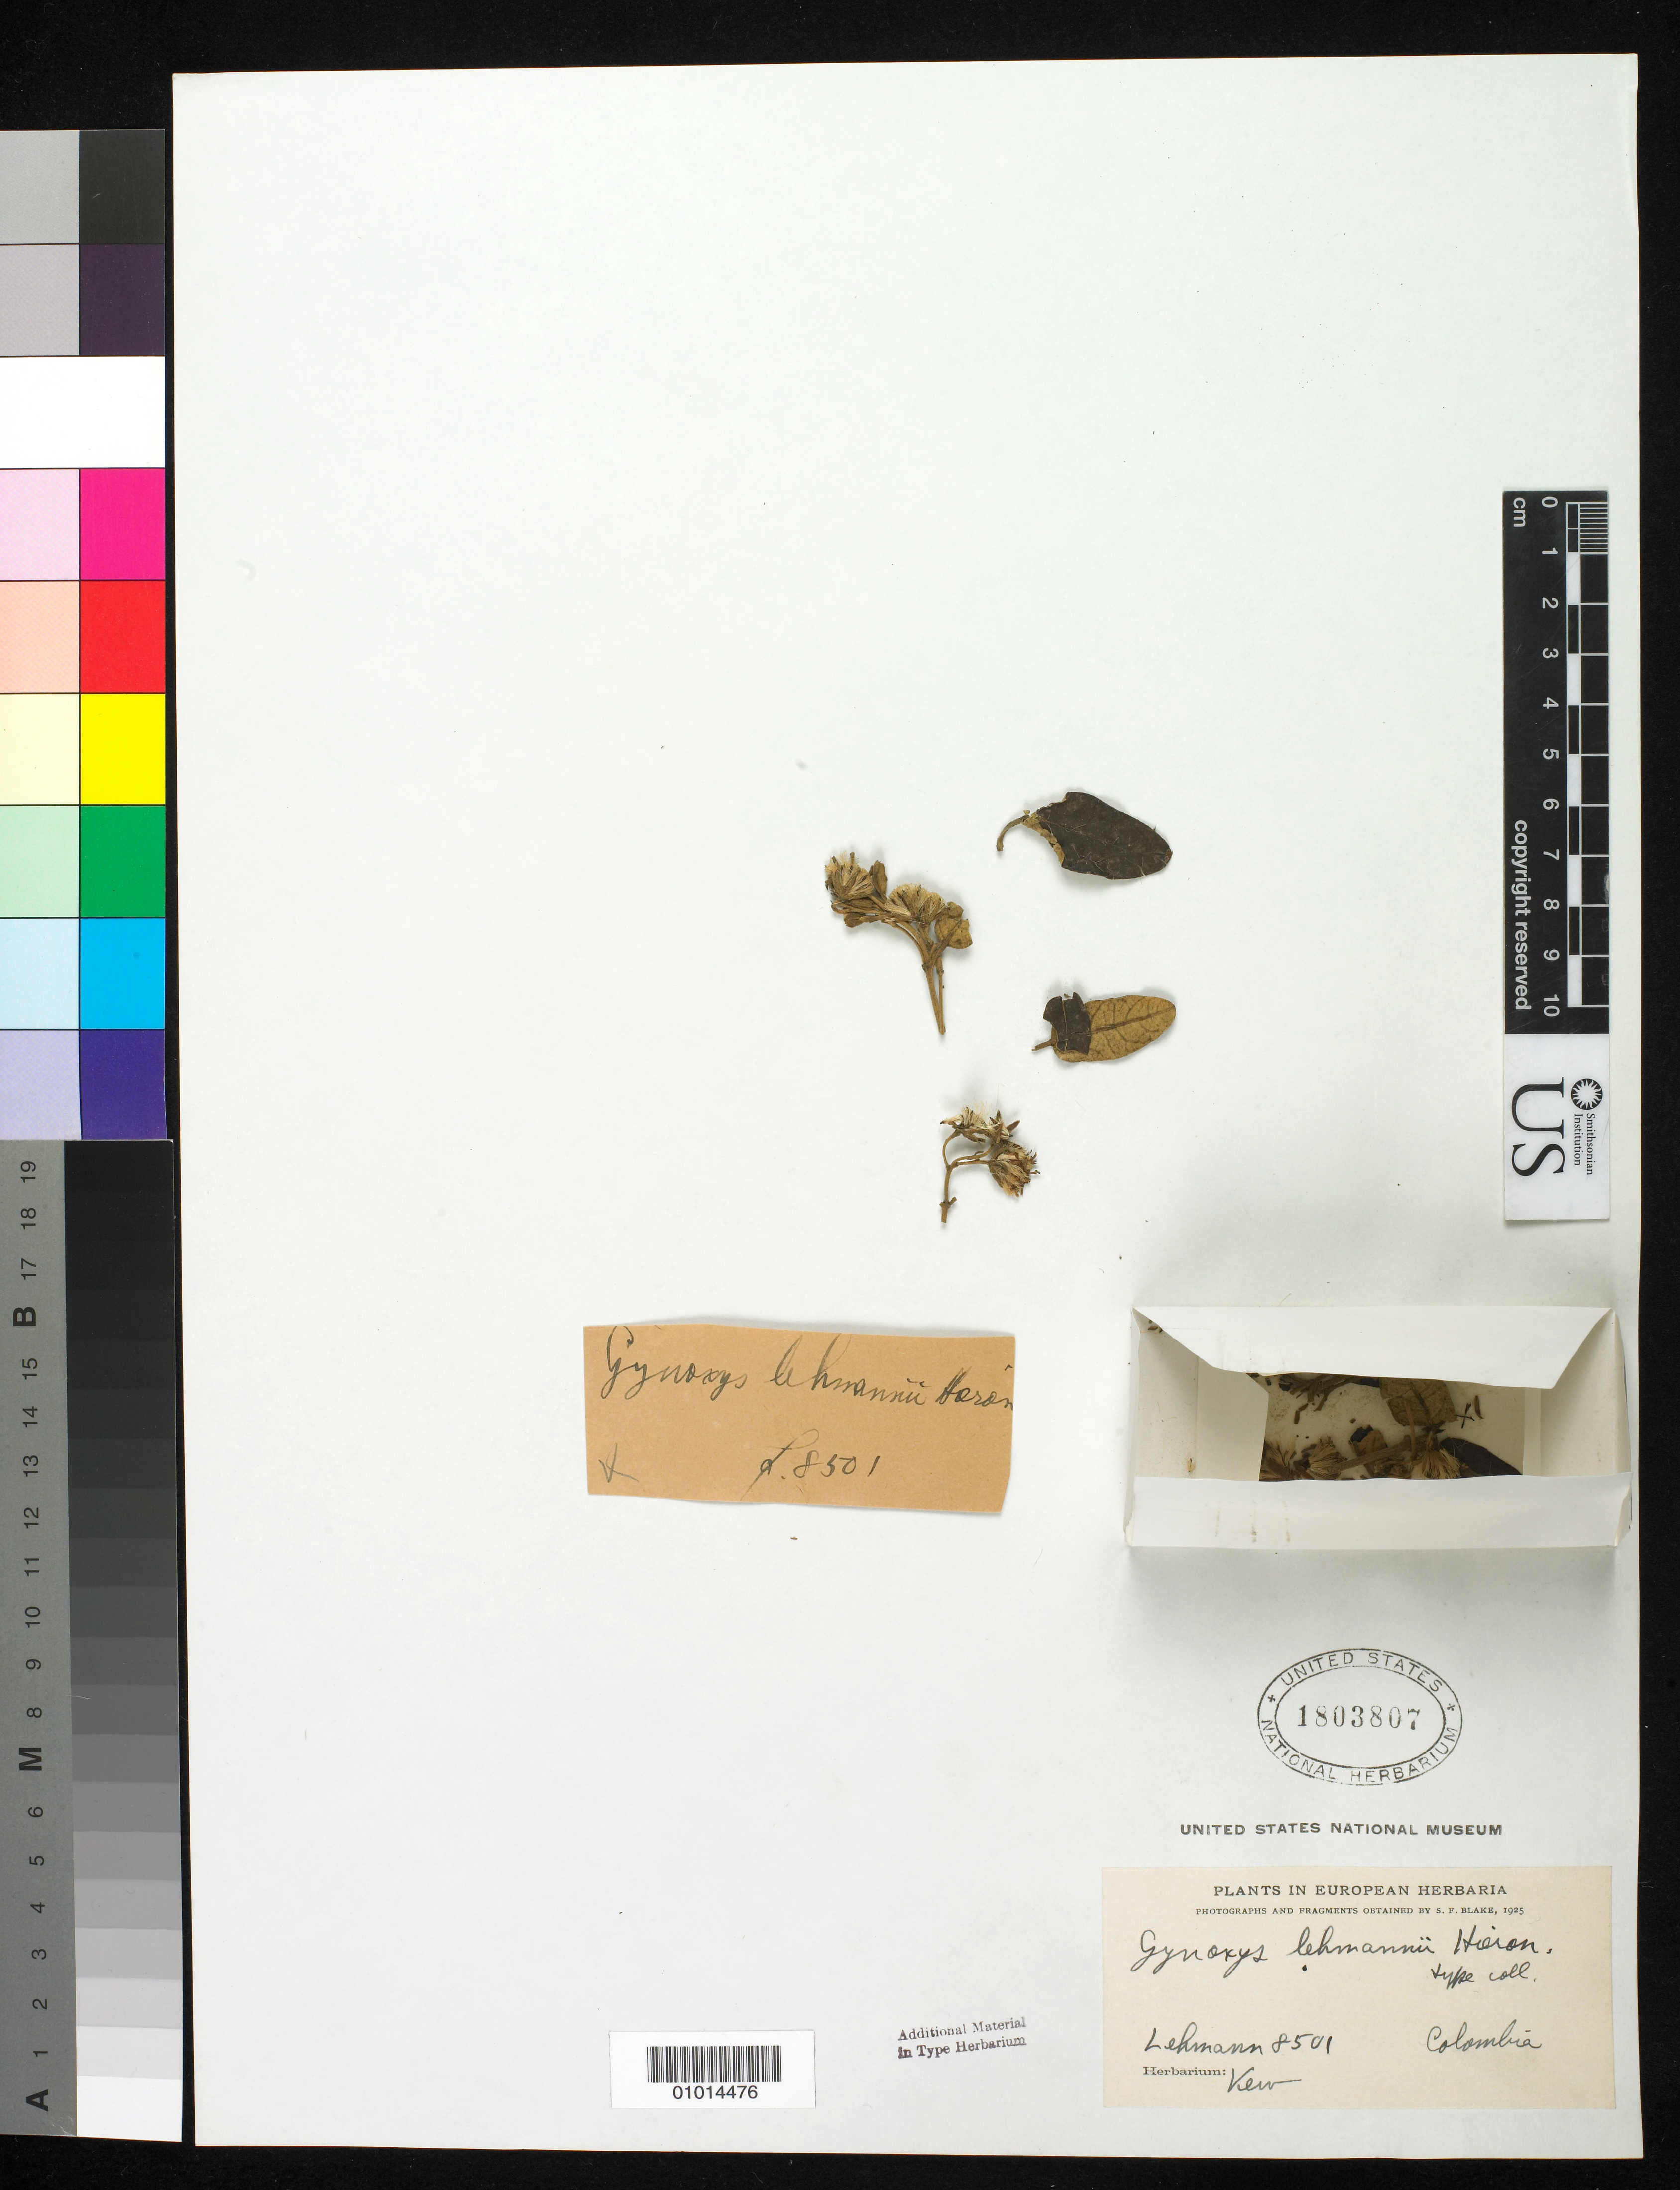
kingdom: Plantae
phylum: Tracheophyta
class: Magnoliopsida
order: Asterales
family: Asteraceae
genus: Gynoxys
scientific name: Gynoxys lehmannii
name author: Hieron.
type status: Isotype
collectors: F. C. Lehmann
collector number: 8501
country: Colombia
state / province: Cauca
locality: Paramo de las Delicias, Central Andes of Popayan.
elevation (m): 3200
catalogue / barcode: US 1803807